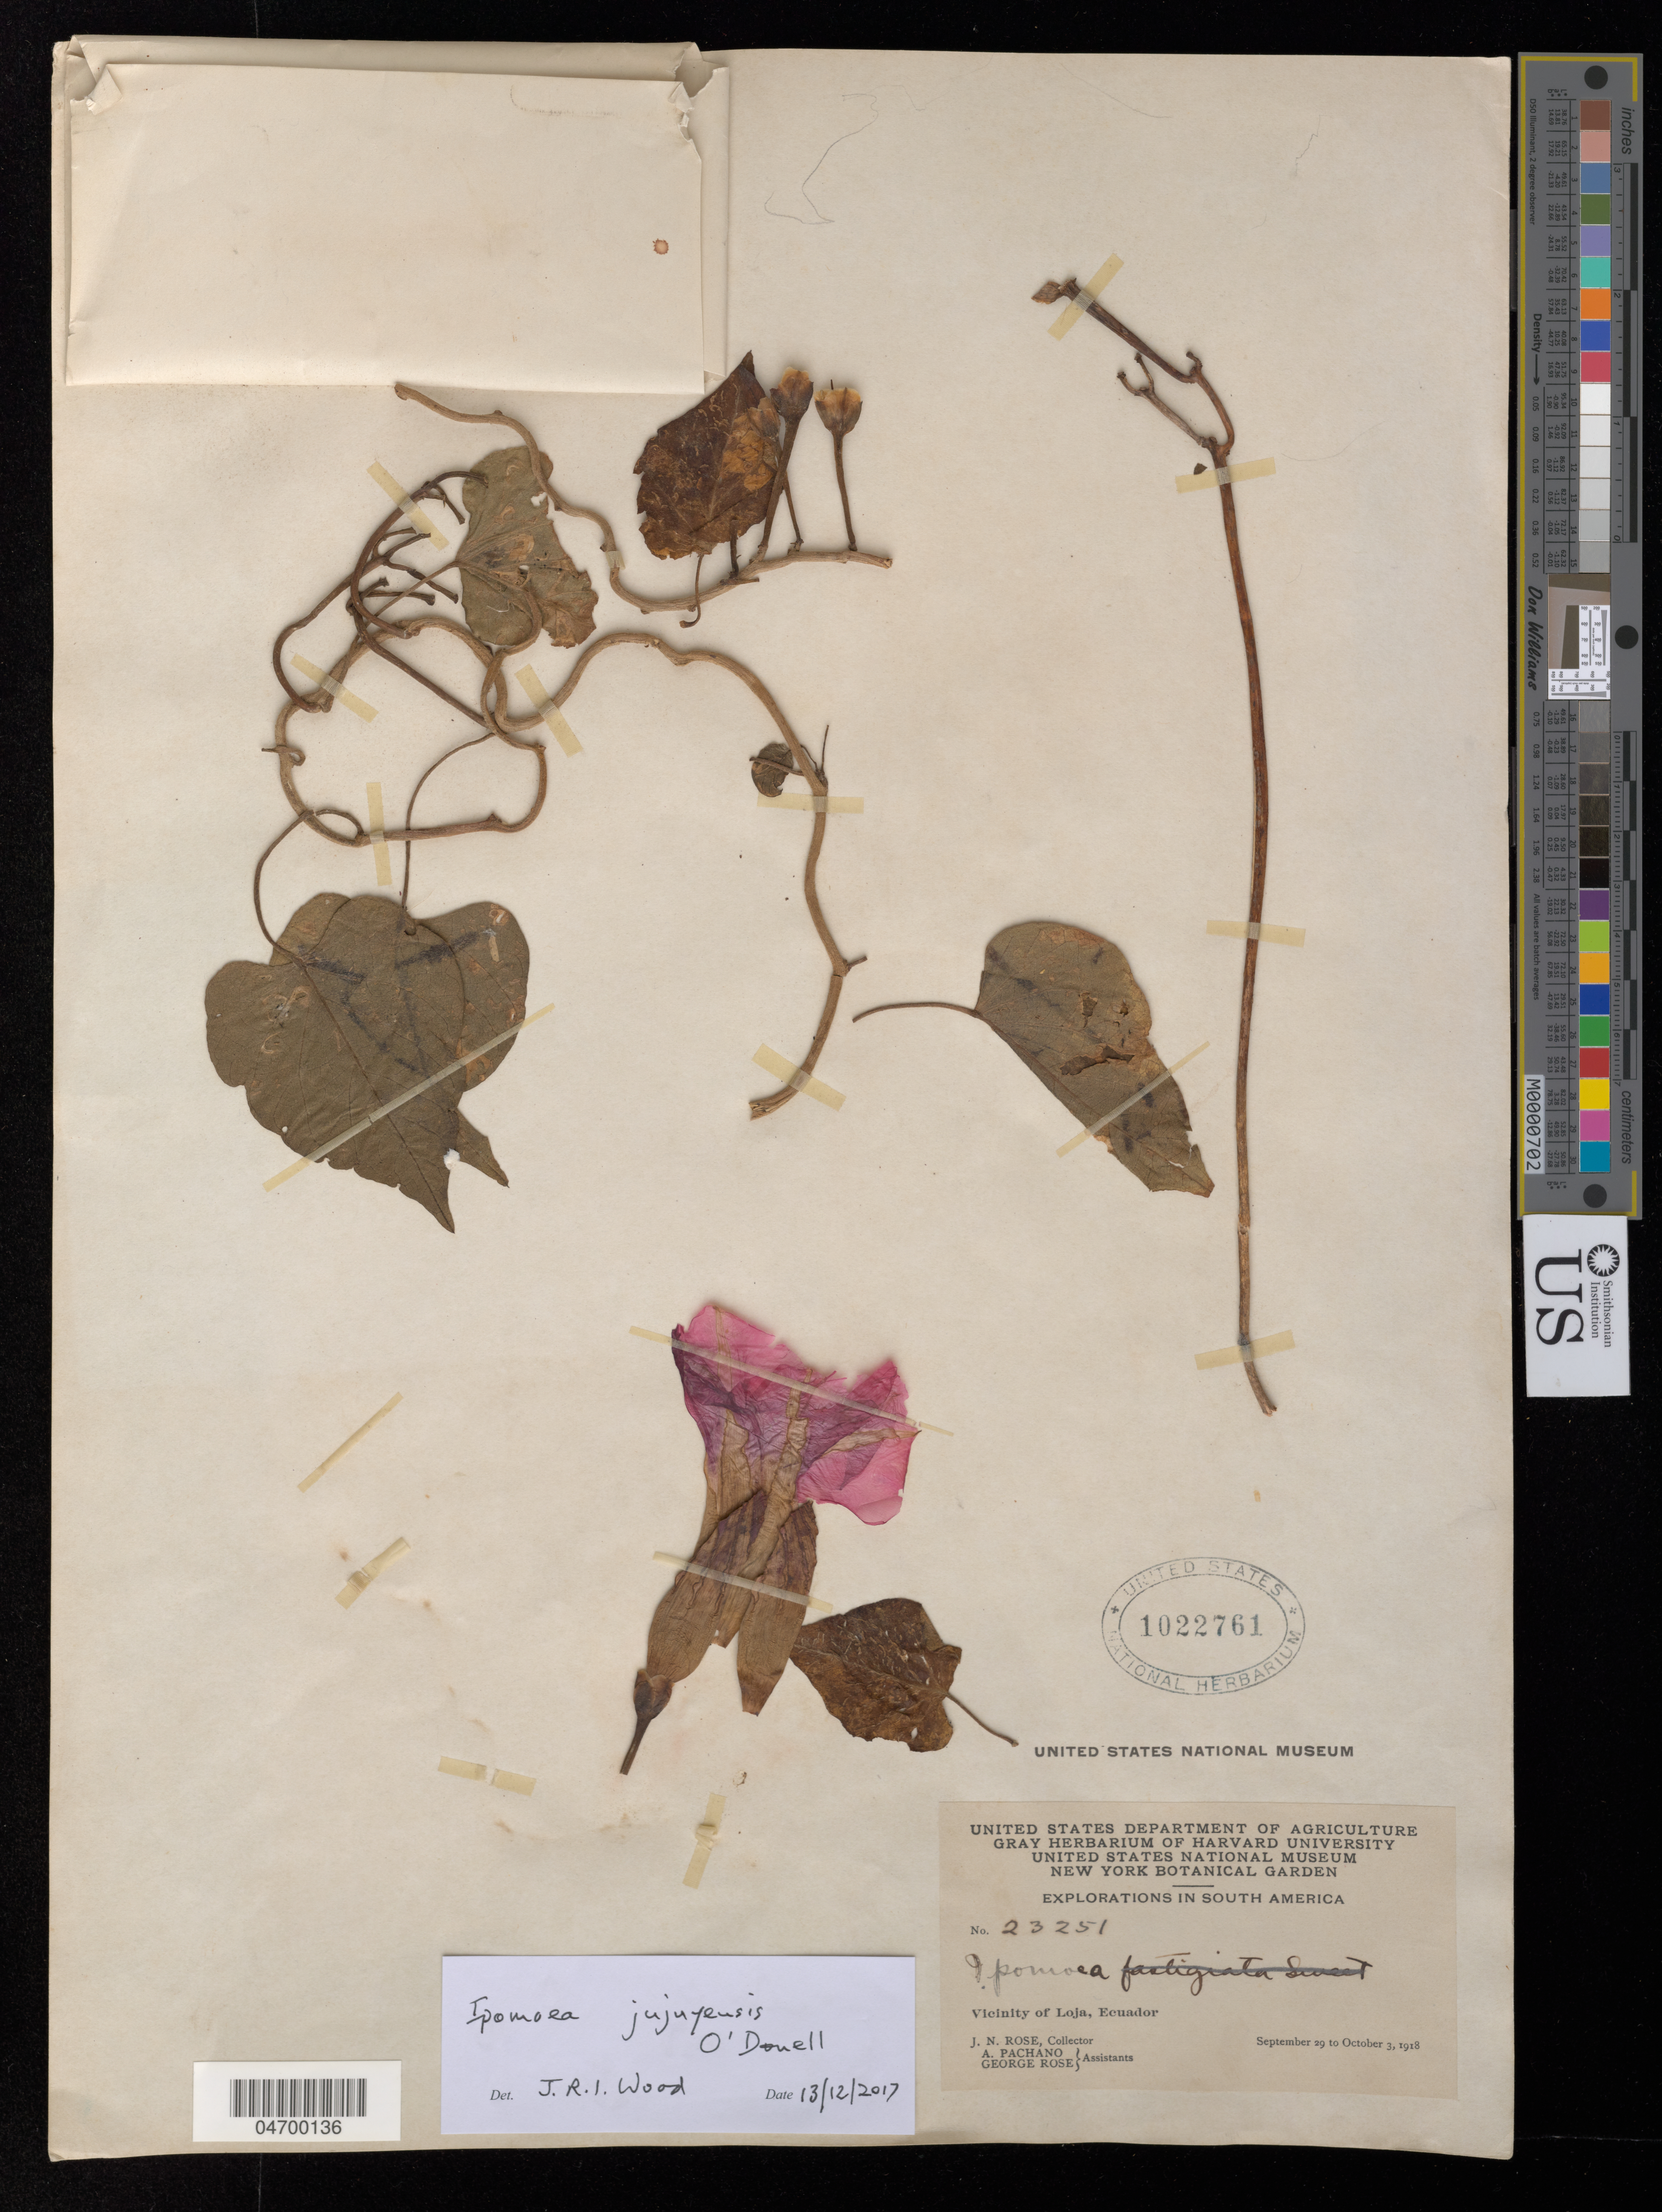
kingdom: Plantae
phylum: Tracheophyta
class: Magnoliopsida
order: Solanales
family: Convolvulaceae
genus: Ipomoea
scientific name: Ipomoea jujuyensis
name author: O'Donell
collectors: J. N. Rose, A. Pachano & G. Rose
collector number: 23251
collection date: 1918-09-29/1918-10-03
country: Ecuador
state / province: Loja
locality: Explorations in South America. Vicinity of Loja.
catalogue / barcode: US 1022761